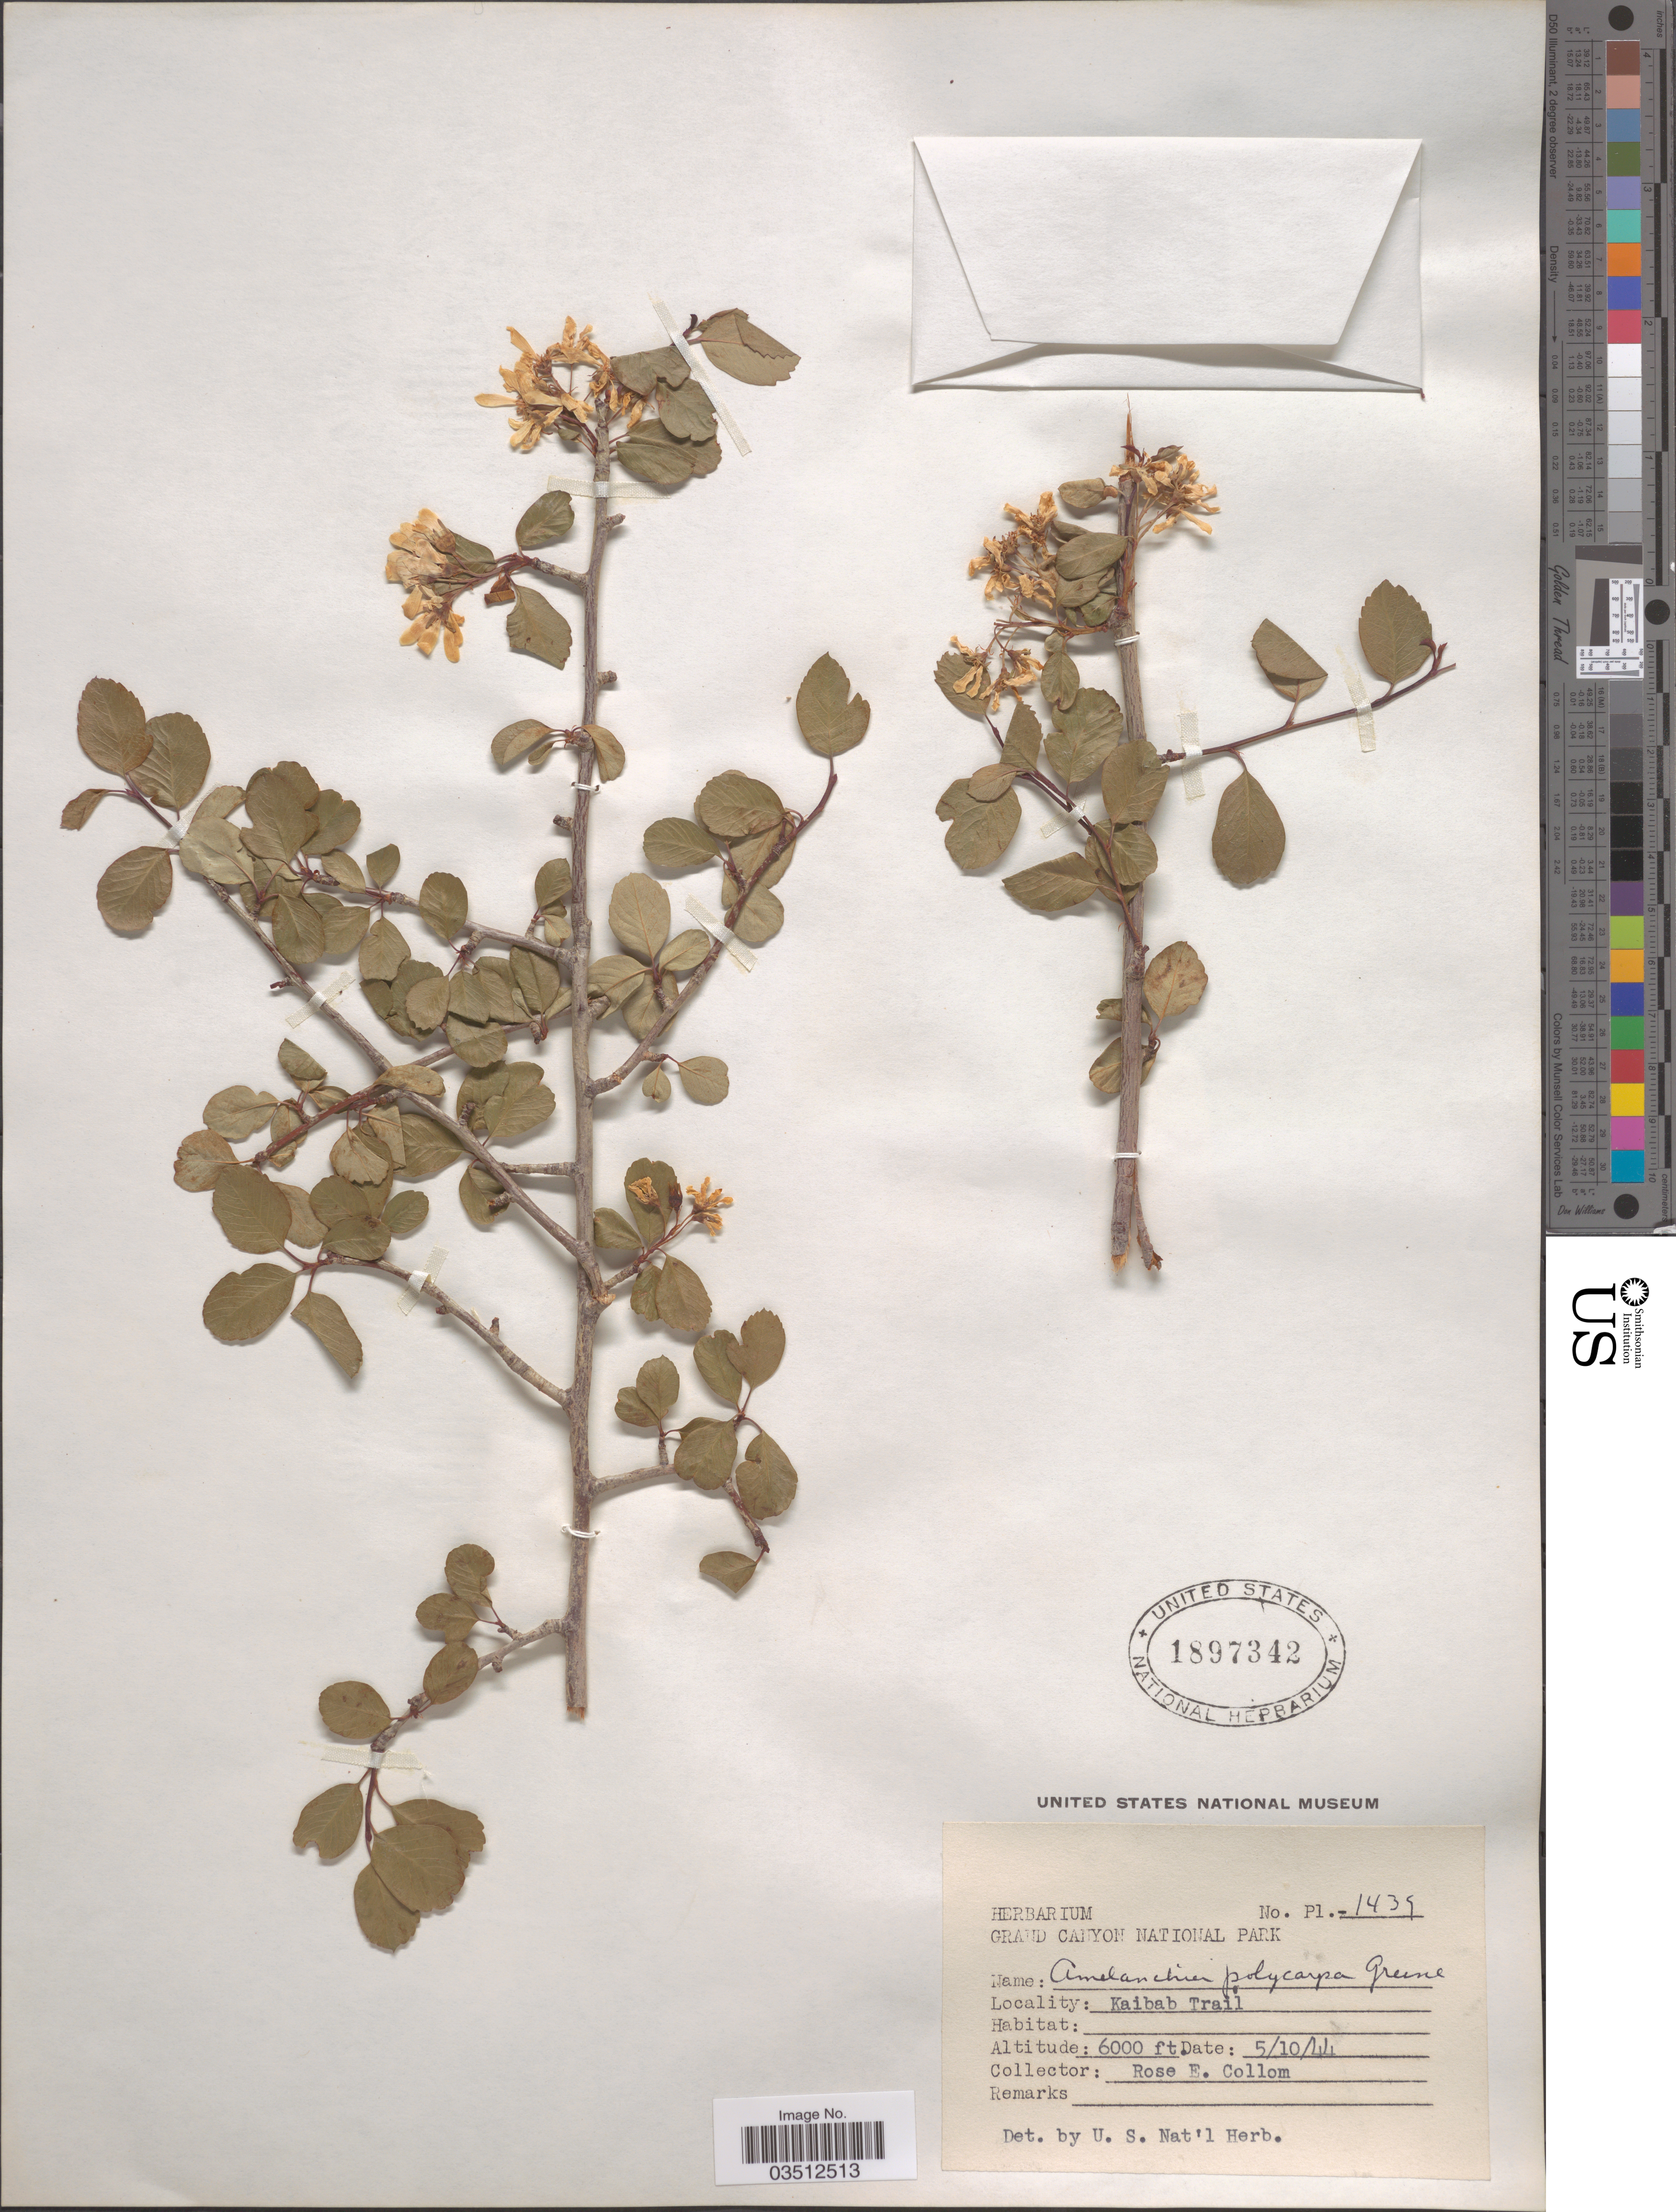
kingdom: Plantae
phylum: Tracheophyta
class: Magnoliopsida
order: Rosales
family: Rosaceae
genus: Amelanchier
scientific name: Amelanchier polycarpa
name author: Greene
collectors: R. E. Collom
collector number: PI-1439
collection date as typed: Transcribed d/m/y: 10/5/44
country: United States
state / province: Arizona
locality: Kaibab Trail.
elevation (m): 1829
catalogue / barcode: US 1897342